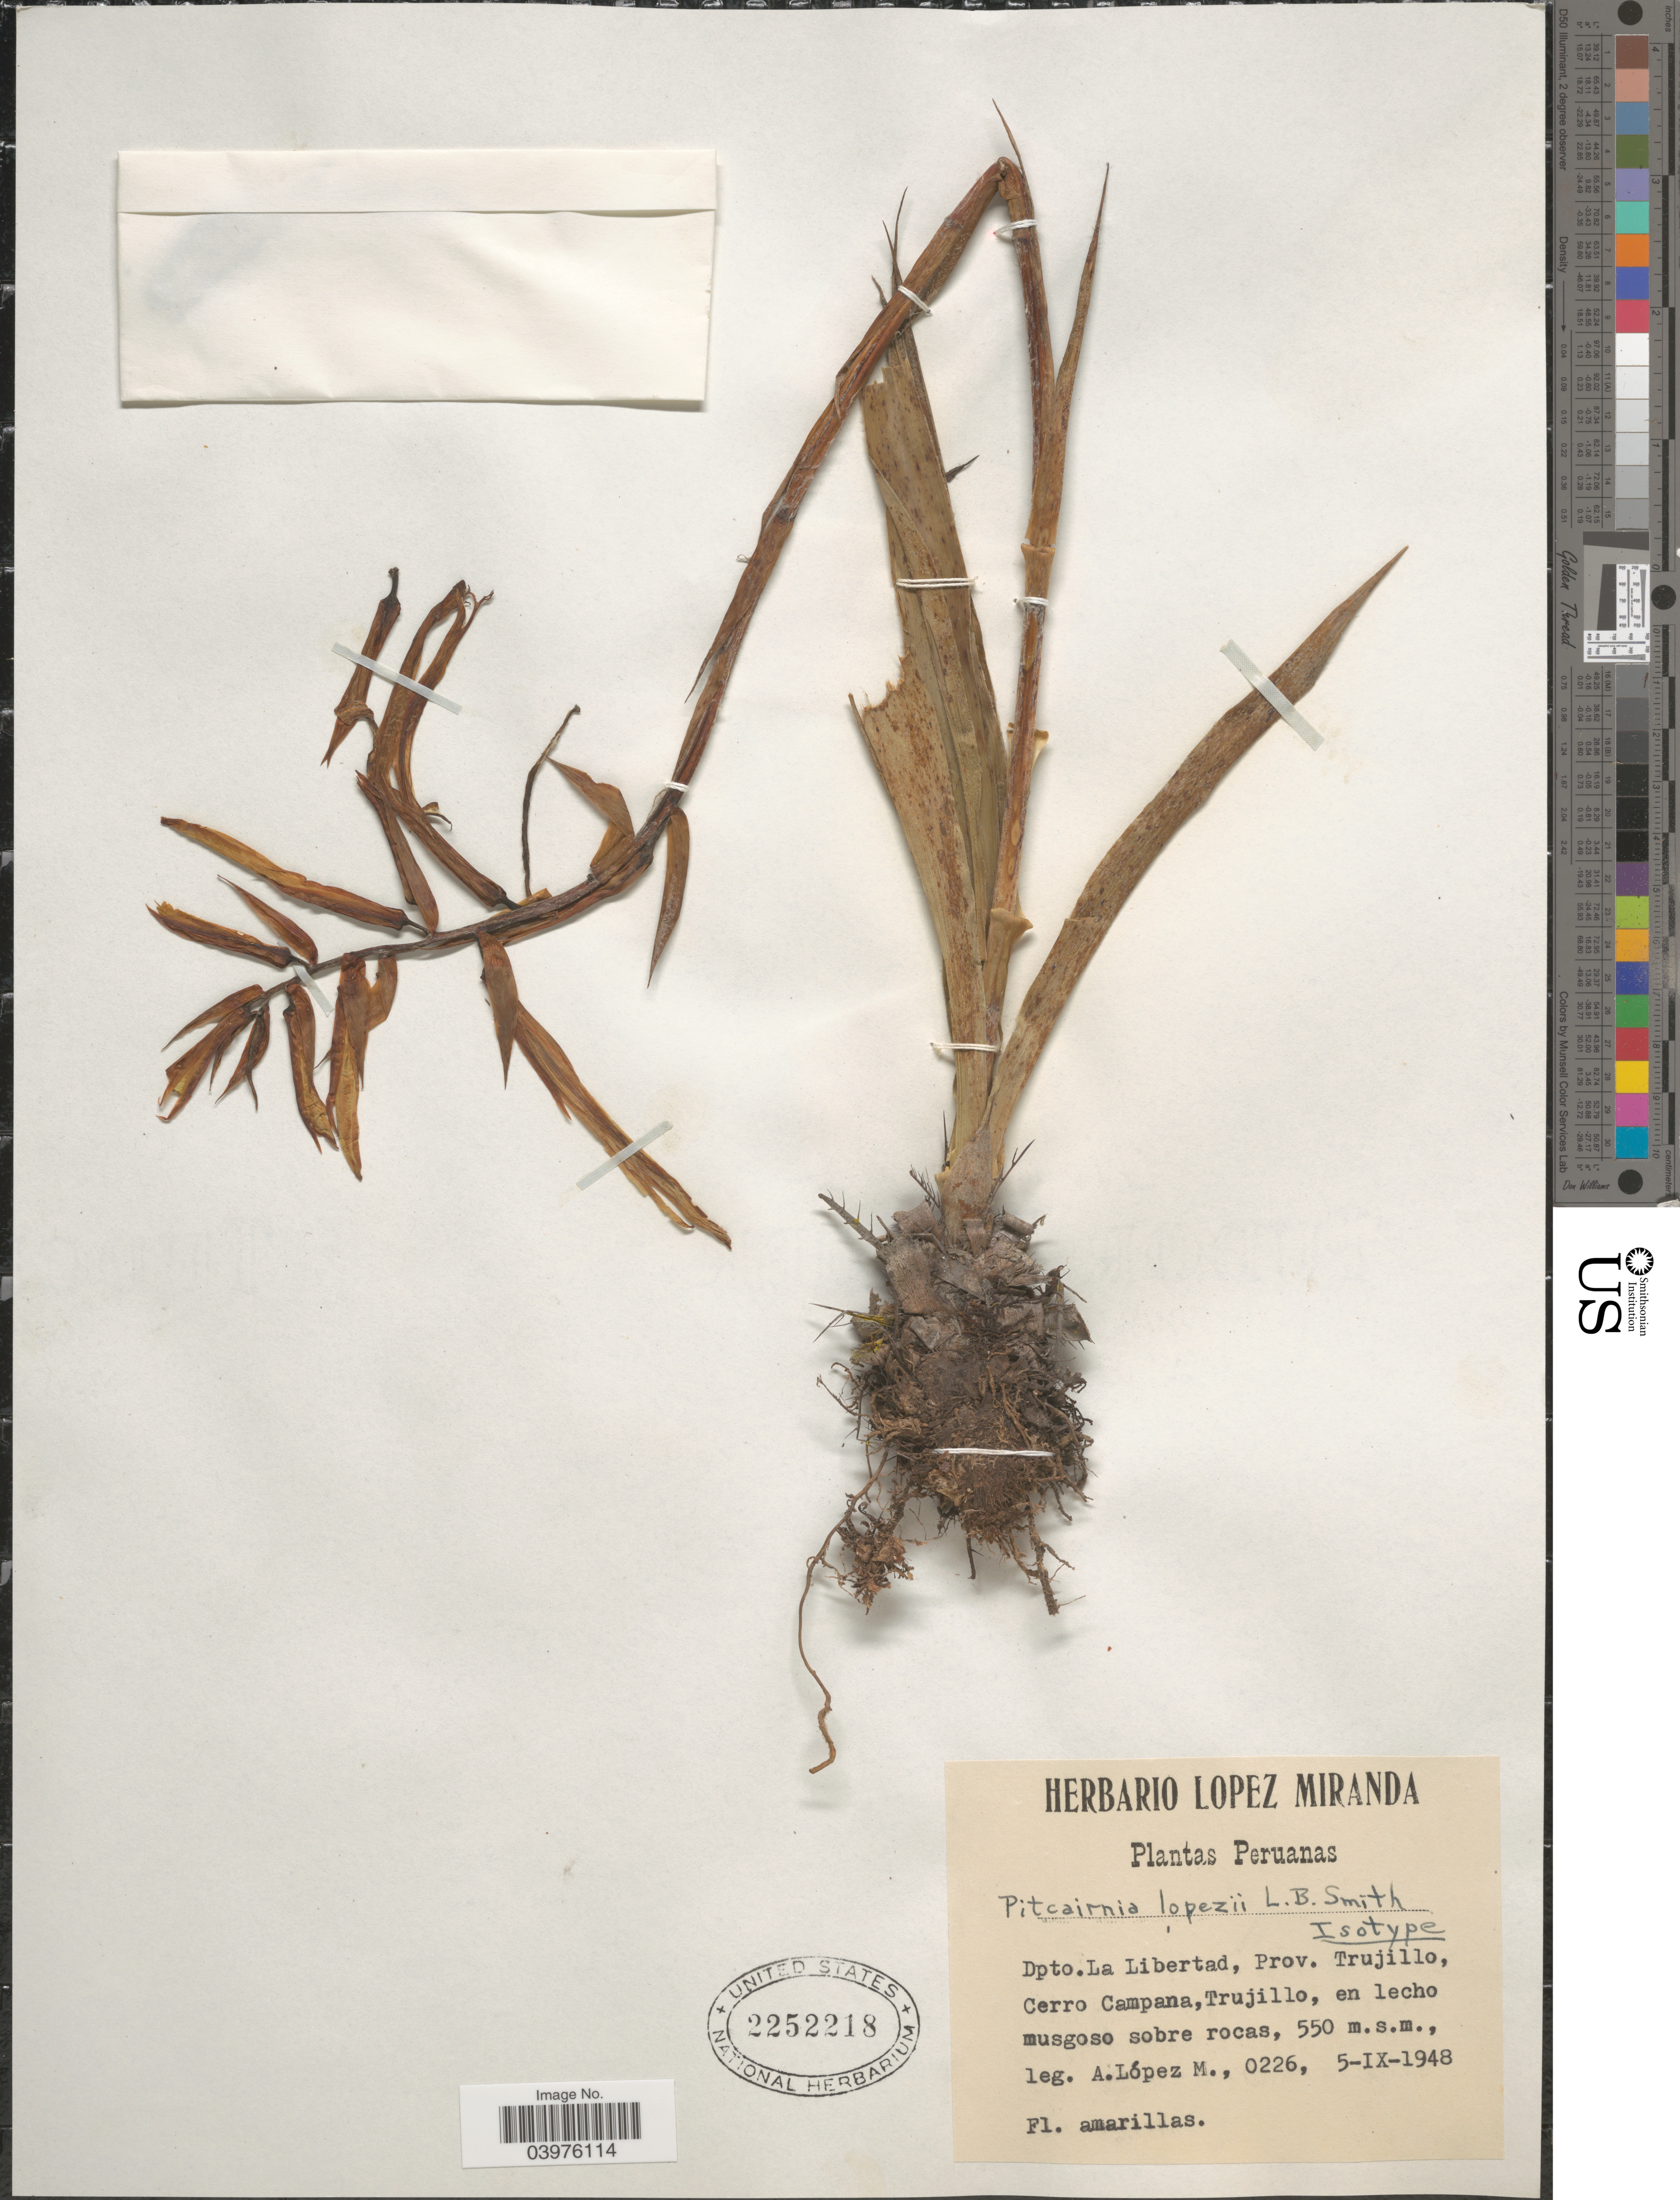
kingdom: Plantae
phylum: Tracheophyta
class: Liliopsida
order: Poales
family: Bromeliaceae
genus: Pitcairnia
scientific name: Pitcairnia lopezii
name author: L.B. Sm.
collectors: A. López M.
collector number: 0226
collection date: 1948-09-05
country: Peru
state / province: La Libertad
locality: Dpto. La Libertad, Prov. Trujillo, Cerro Campana, Trujillo, en lecho musgoso sobre rocas.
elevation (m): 550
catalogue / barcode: US 2252218